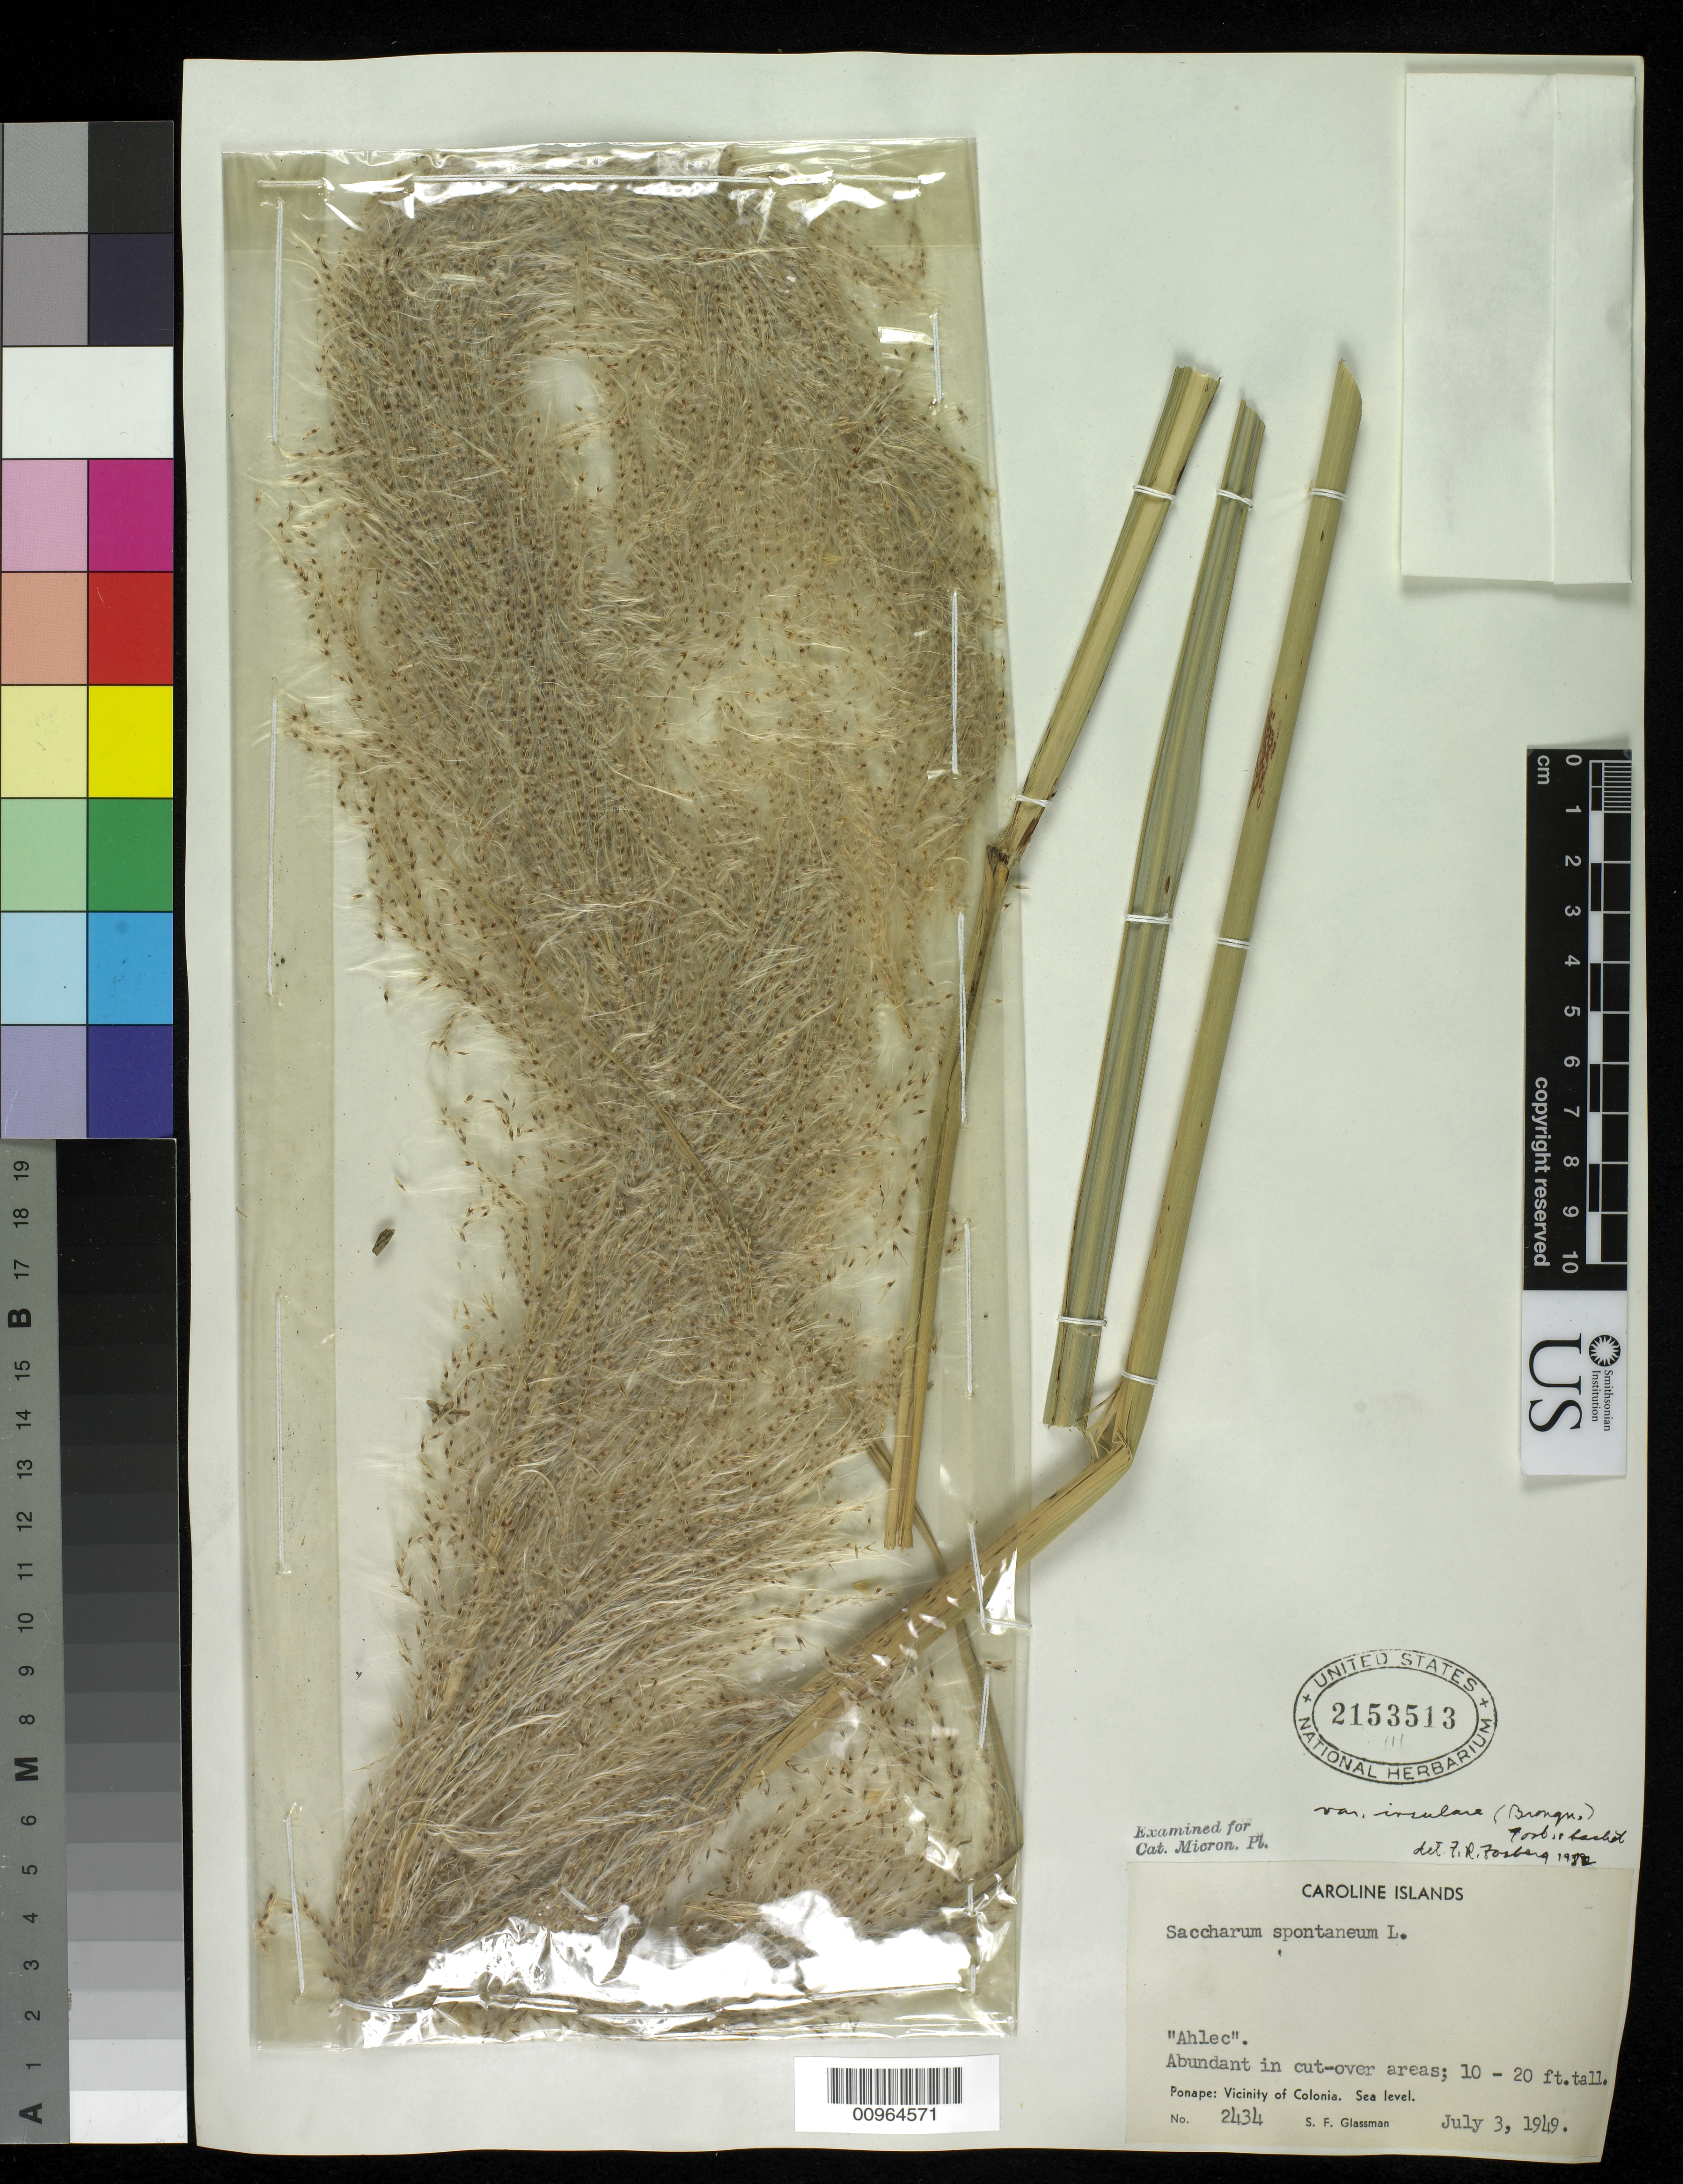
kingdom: Plantae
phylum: Tracheophyta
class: Liliopsida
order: Poales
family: Poaceae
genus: Saccharum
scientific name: Saccharum spontaneum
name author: L.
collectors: S. F. Glassman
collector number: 2434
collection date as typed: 03 Jul 1949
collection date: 1949-07-03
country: Micronesia, Federated States of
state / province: Pohnpei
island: Pohnpei [Ponape]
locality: Ponape: vicinity of Colonia. Sea level.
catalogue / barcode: US 2153513